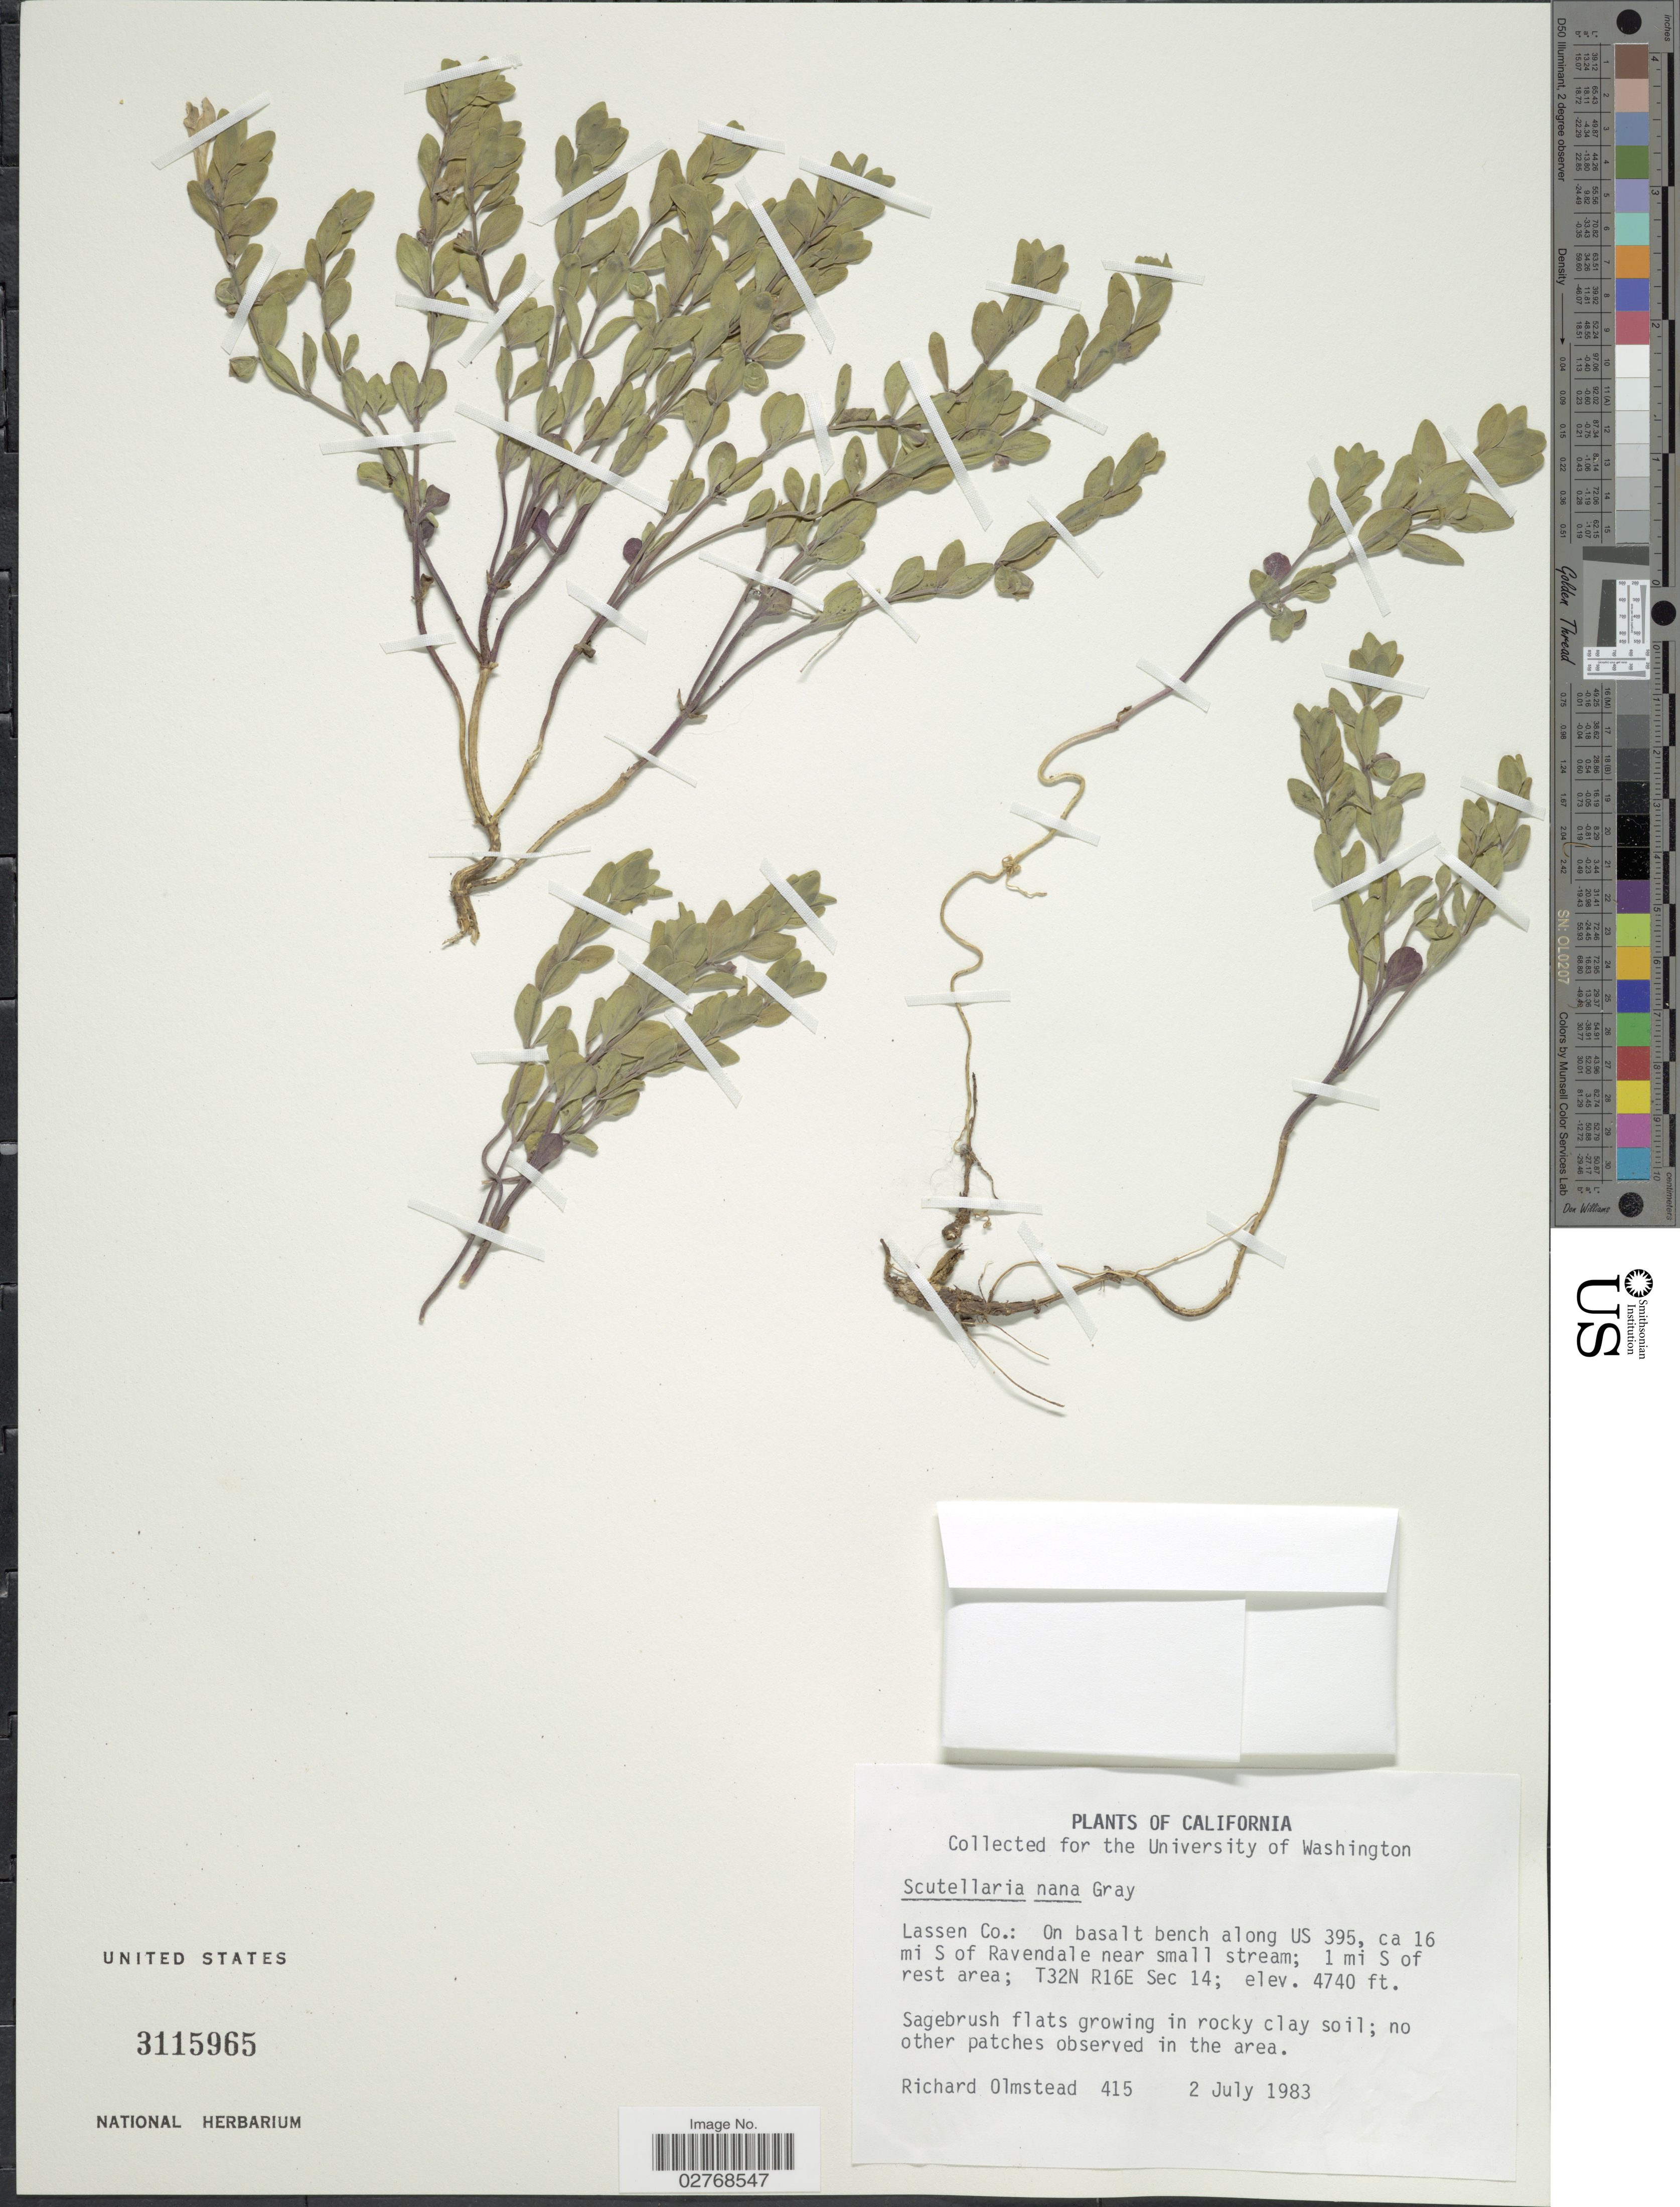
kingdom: Plantae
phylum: Tracheophyta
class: Magnoliopsida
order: Lamiales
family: Lamiaceae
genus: Scutellaria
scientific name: Scutellaria nana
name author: A. Gray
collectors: R. Olmstead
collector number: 415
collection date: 1983-07-02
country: United States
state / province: California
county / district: Lassen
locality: Lassen Co.: On basalt bench along US 395, ca 16 mi S of Ravendale near small stream; 1 mi S of rest area. T32N R16E Sec 14.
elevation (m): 1445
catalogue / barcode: US 3115965